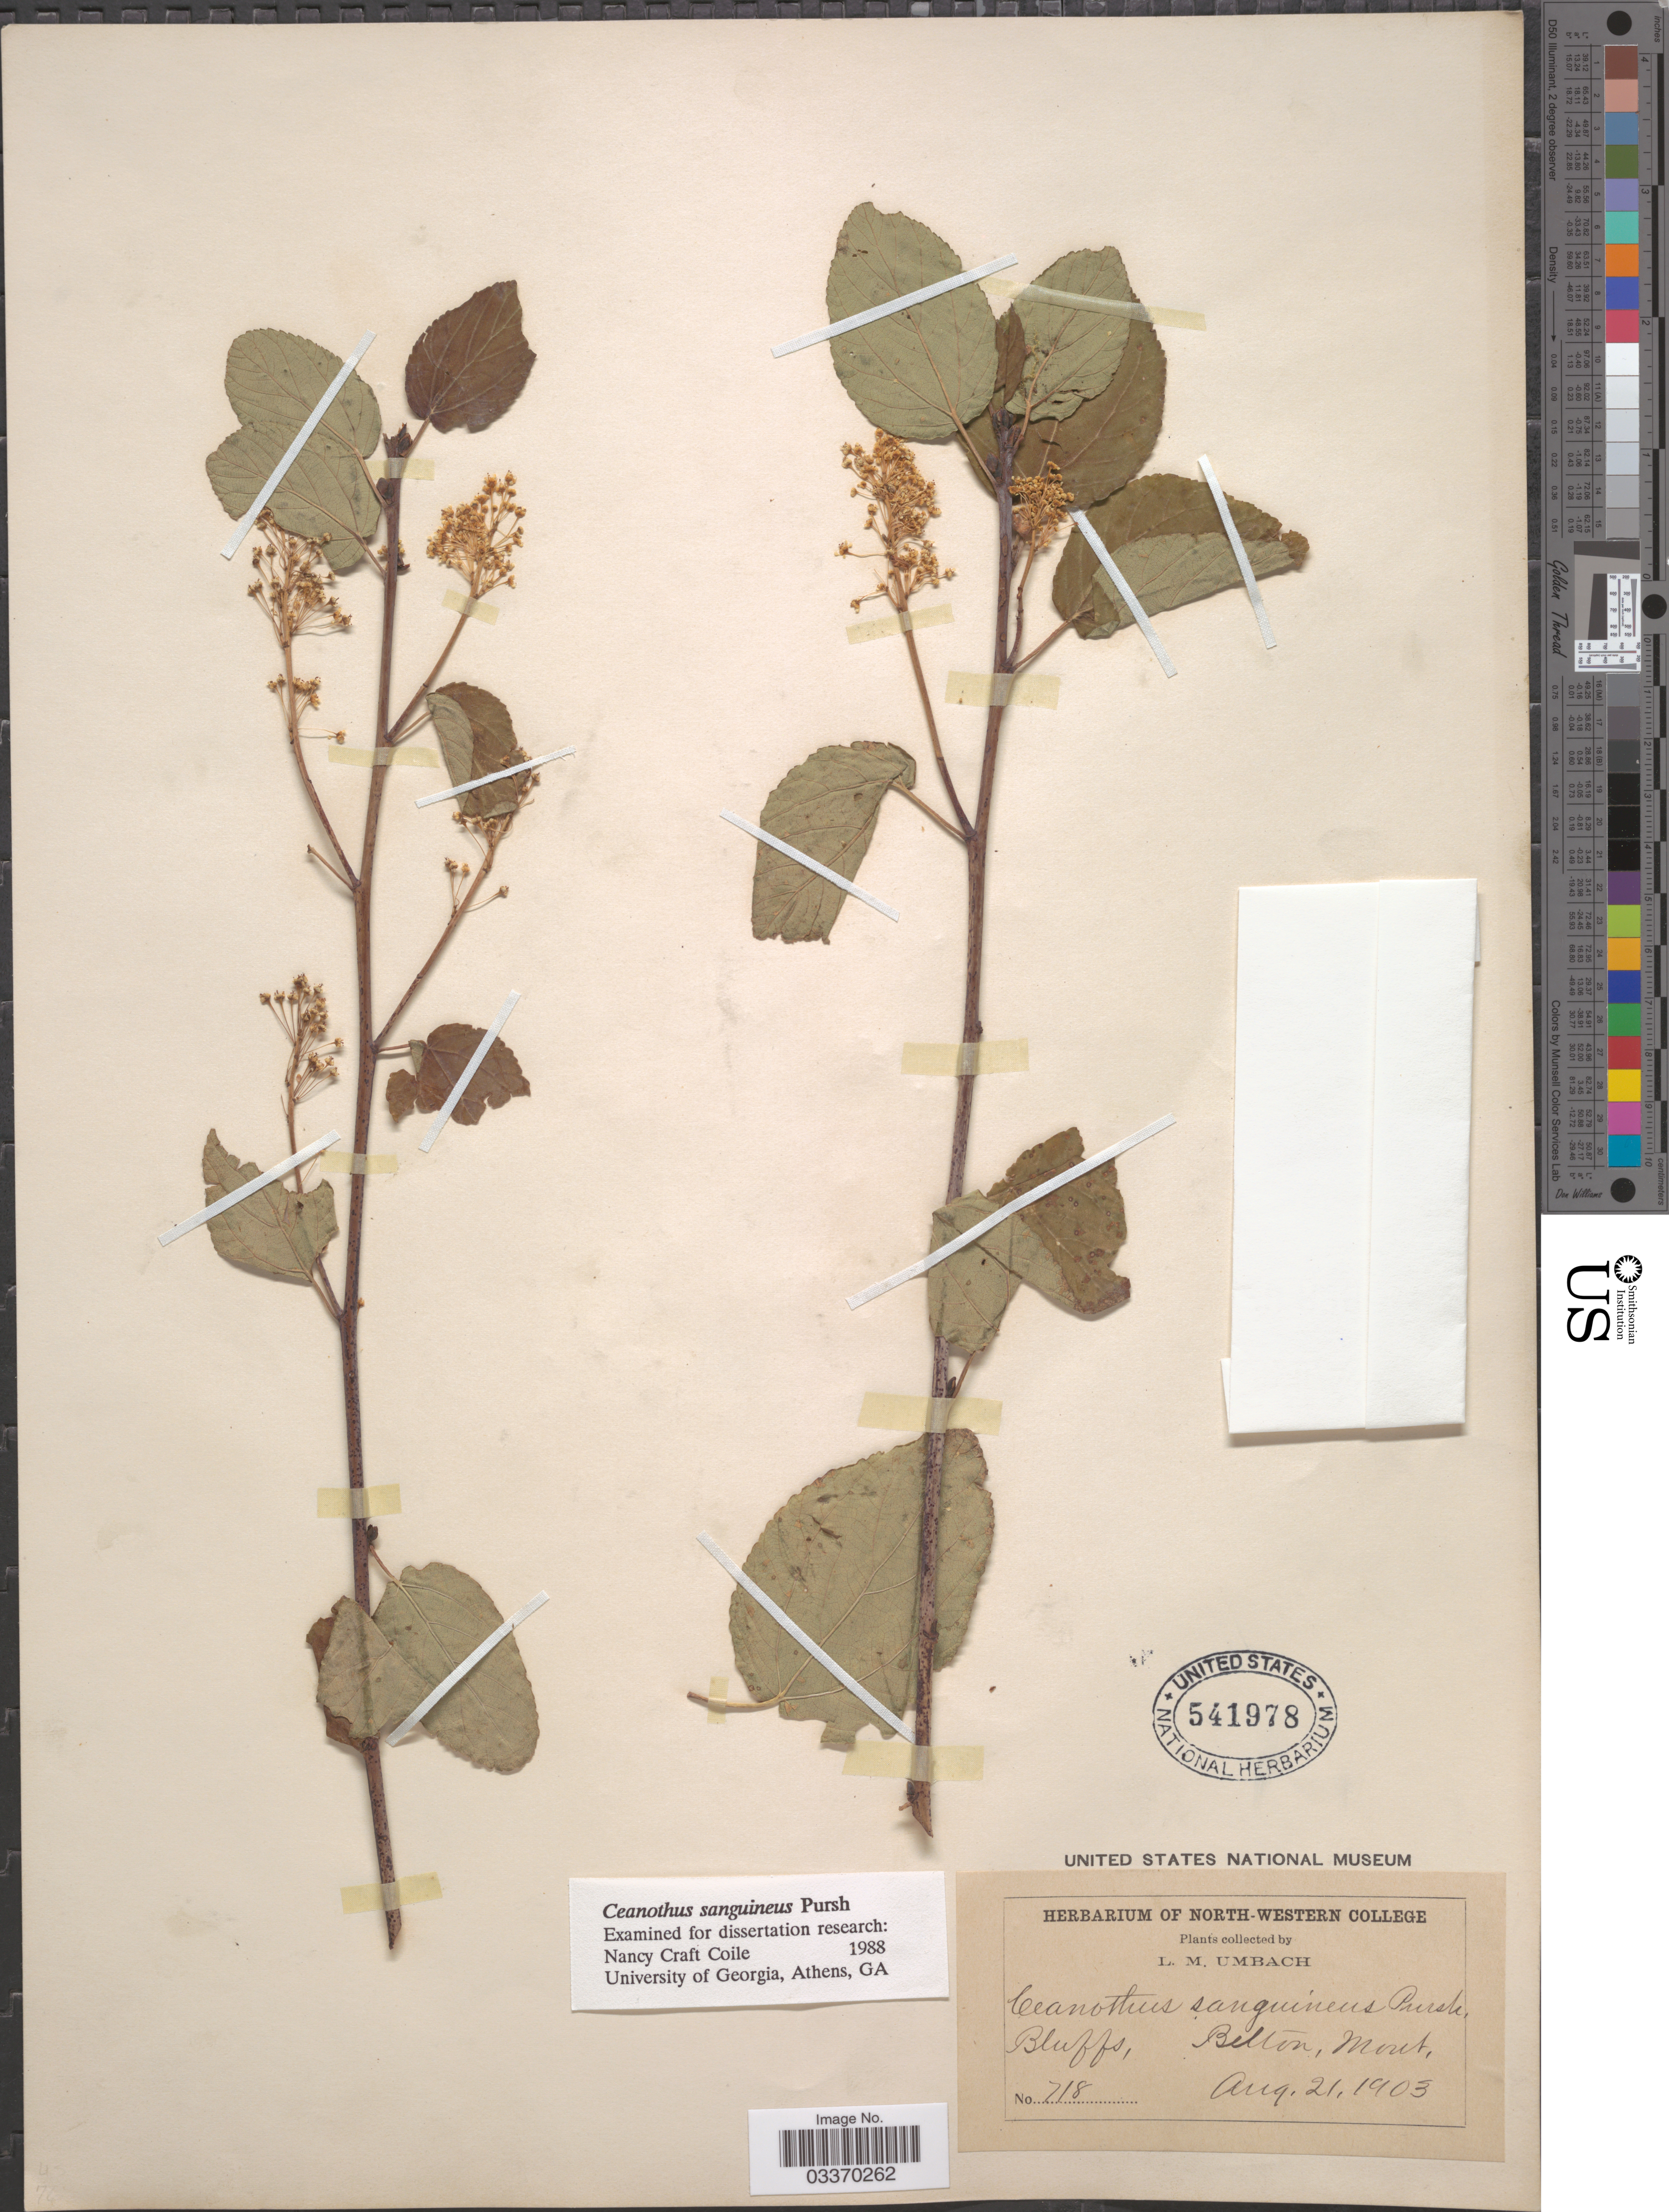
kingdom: Plantae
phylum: Tracheophyta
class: Magnoliopsida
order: Rosales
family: Rhamnaceae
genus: Ceanothus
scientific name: Ceanothus sanguineus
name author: Pursh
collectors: L. M. Umbach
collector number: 718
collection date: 1903-08-21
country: United States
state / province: Montana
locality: Belton.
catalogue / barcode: US 541978